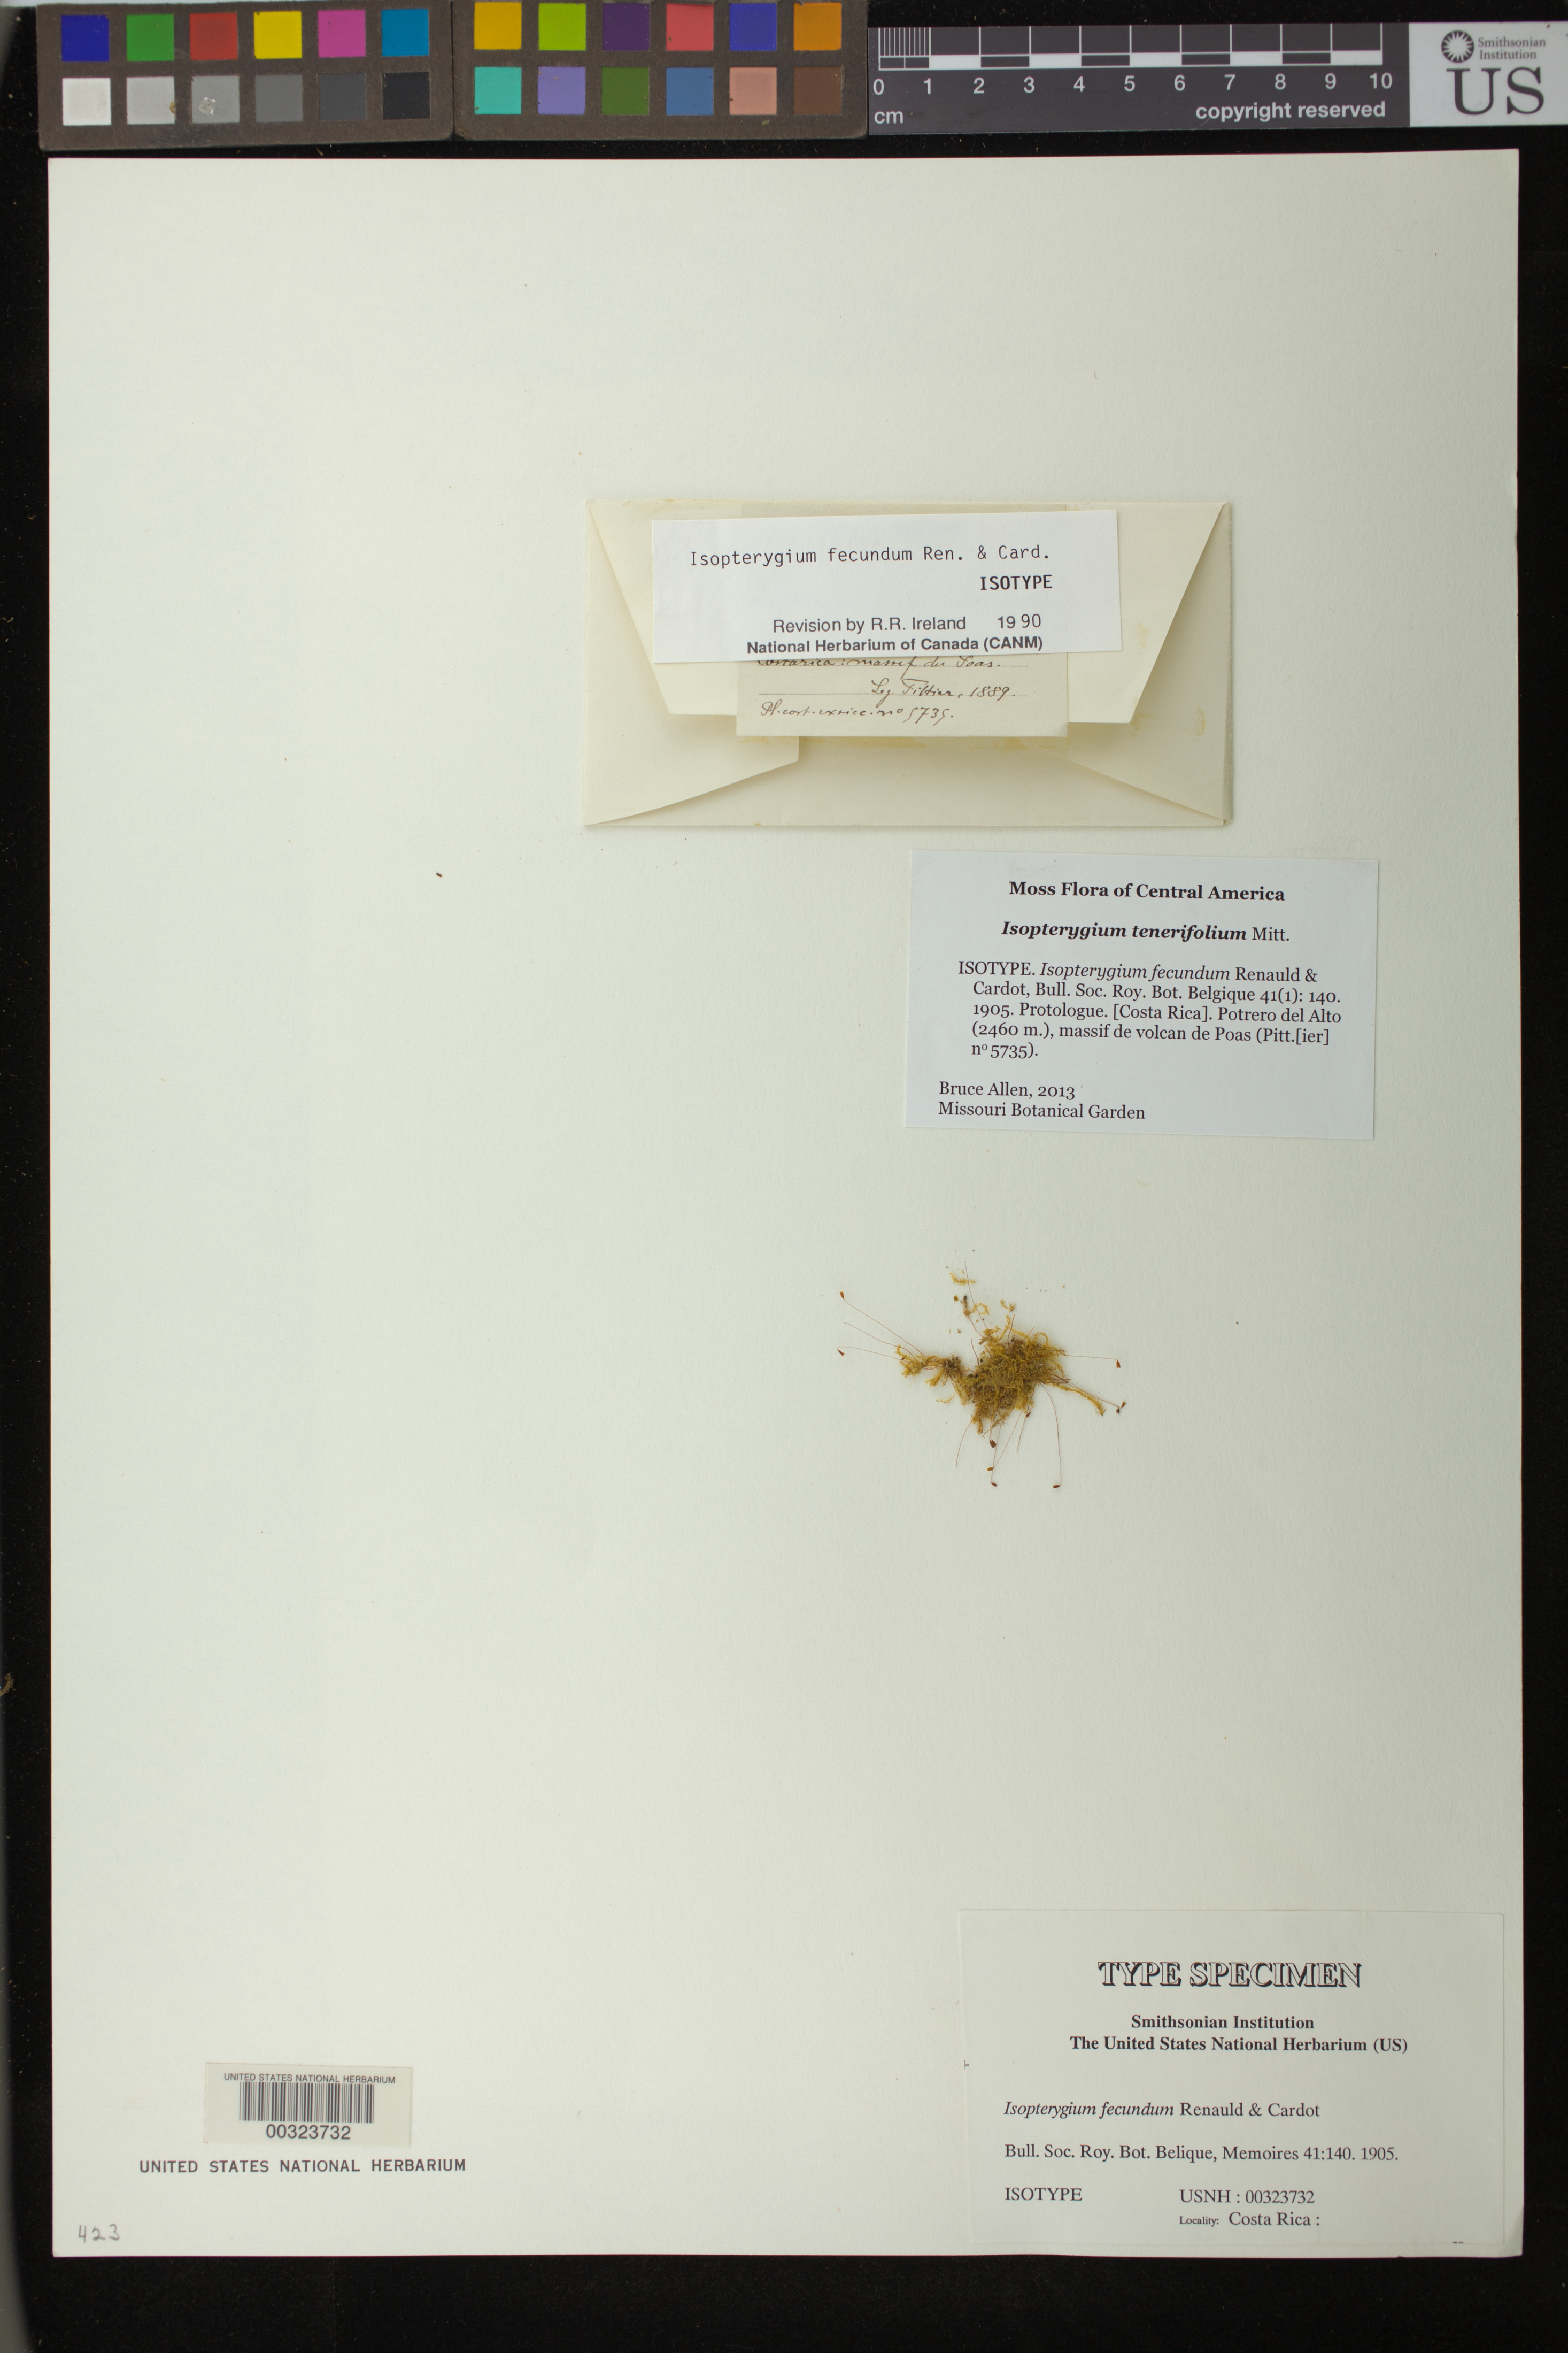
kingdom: Plantae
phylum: Bryophyta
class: Bryopsida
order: Hypnales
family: Pylaisiadelphaceae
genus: Isopterygium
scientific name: Isopterygium fecundum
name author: Renauld & Cardot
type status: Isotype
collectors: H. F. Pittier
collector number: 5735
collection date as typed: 1889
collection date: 1889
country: Costa Rica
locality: Massif du Poás